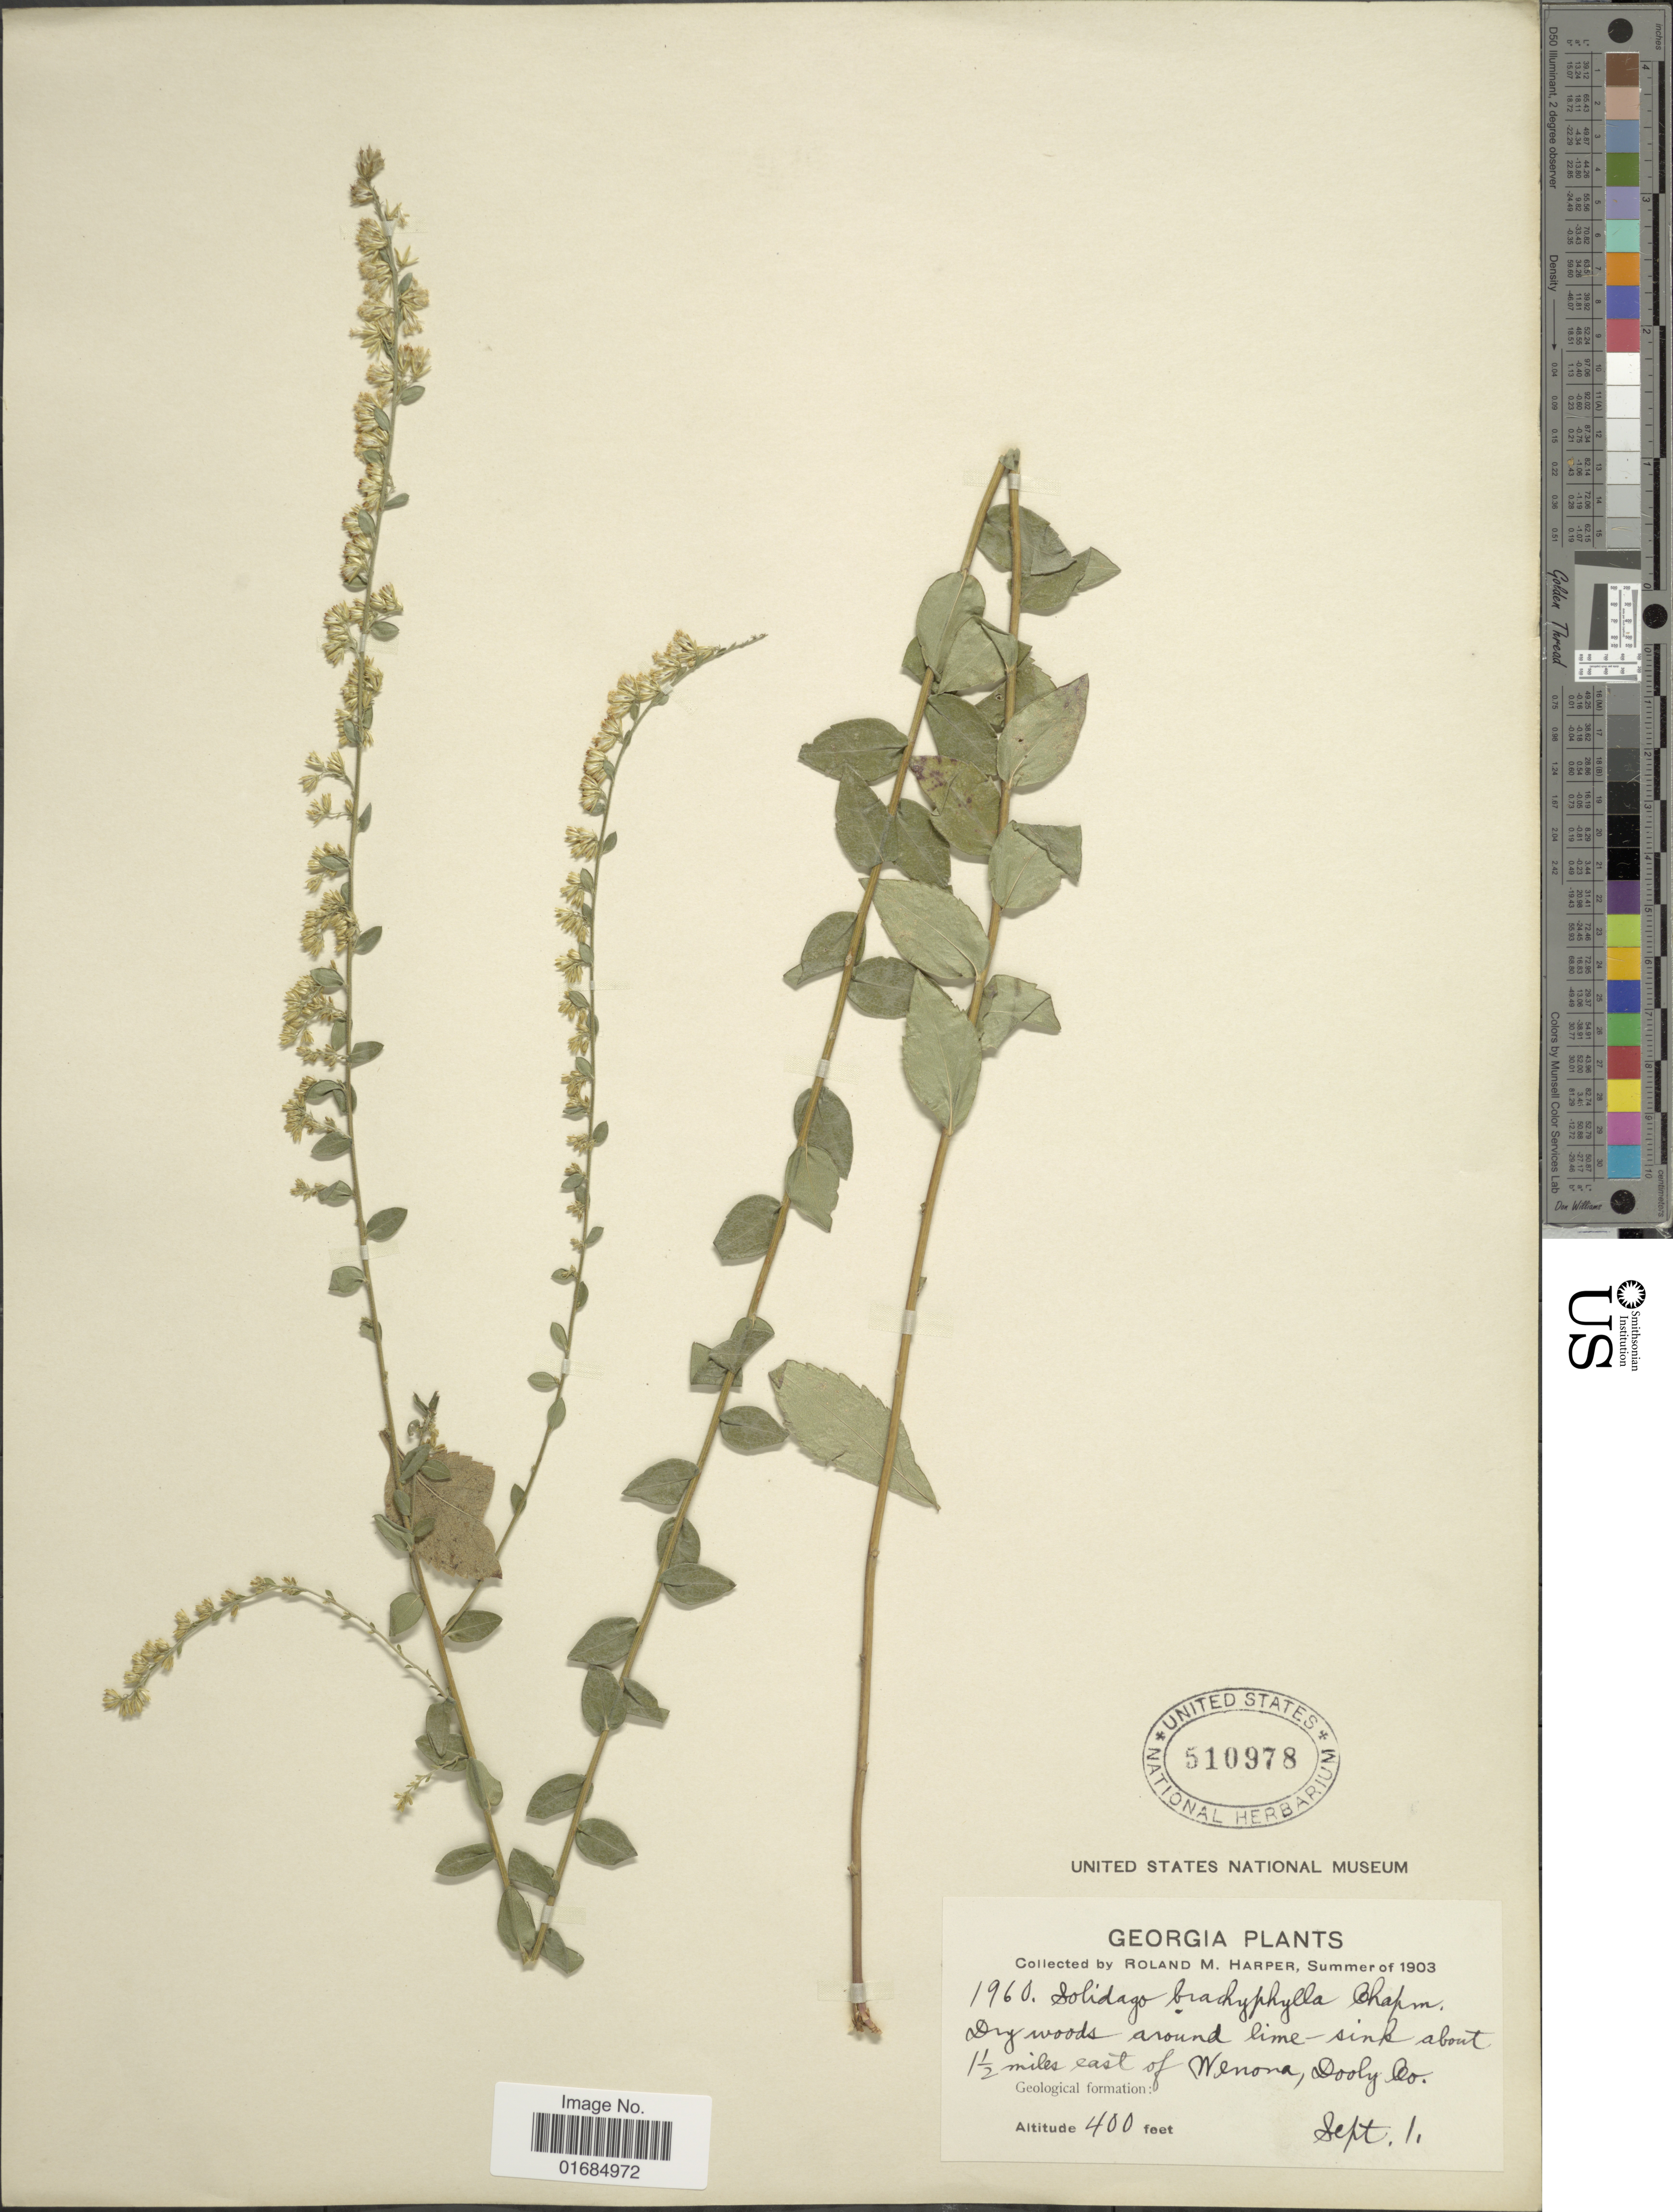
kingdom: Plantae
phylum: Tracheophyta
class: Magnoliopsida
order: Asterales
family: Asteraceae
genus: Solidago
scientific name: Solidago brachyphylla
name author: Chapman ex Torr. & A. Gray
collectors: R. M. Harper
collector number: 1960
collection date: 1903-09-01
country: United States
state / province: Georgia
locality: Dry woods around lime-sink about 1½ miles east of Wenona, Dooly Co.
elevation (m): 122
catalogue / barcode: US 510978